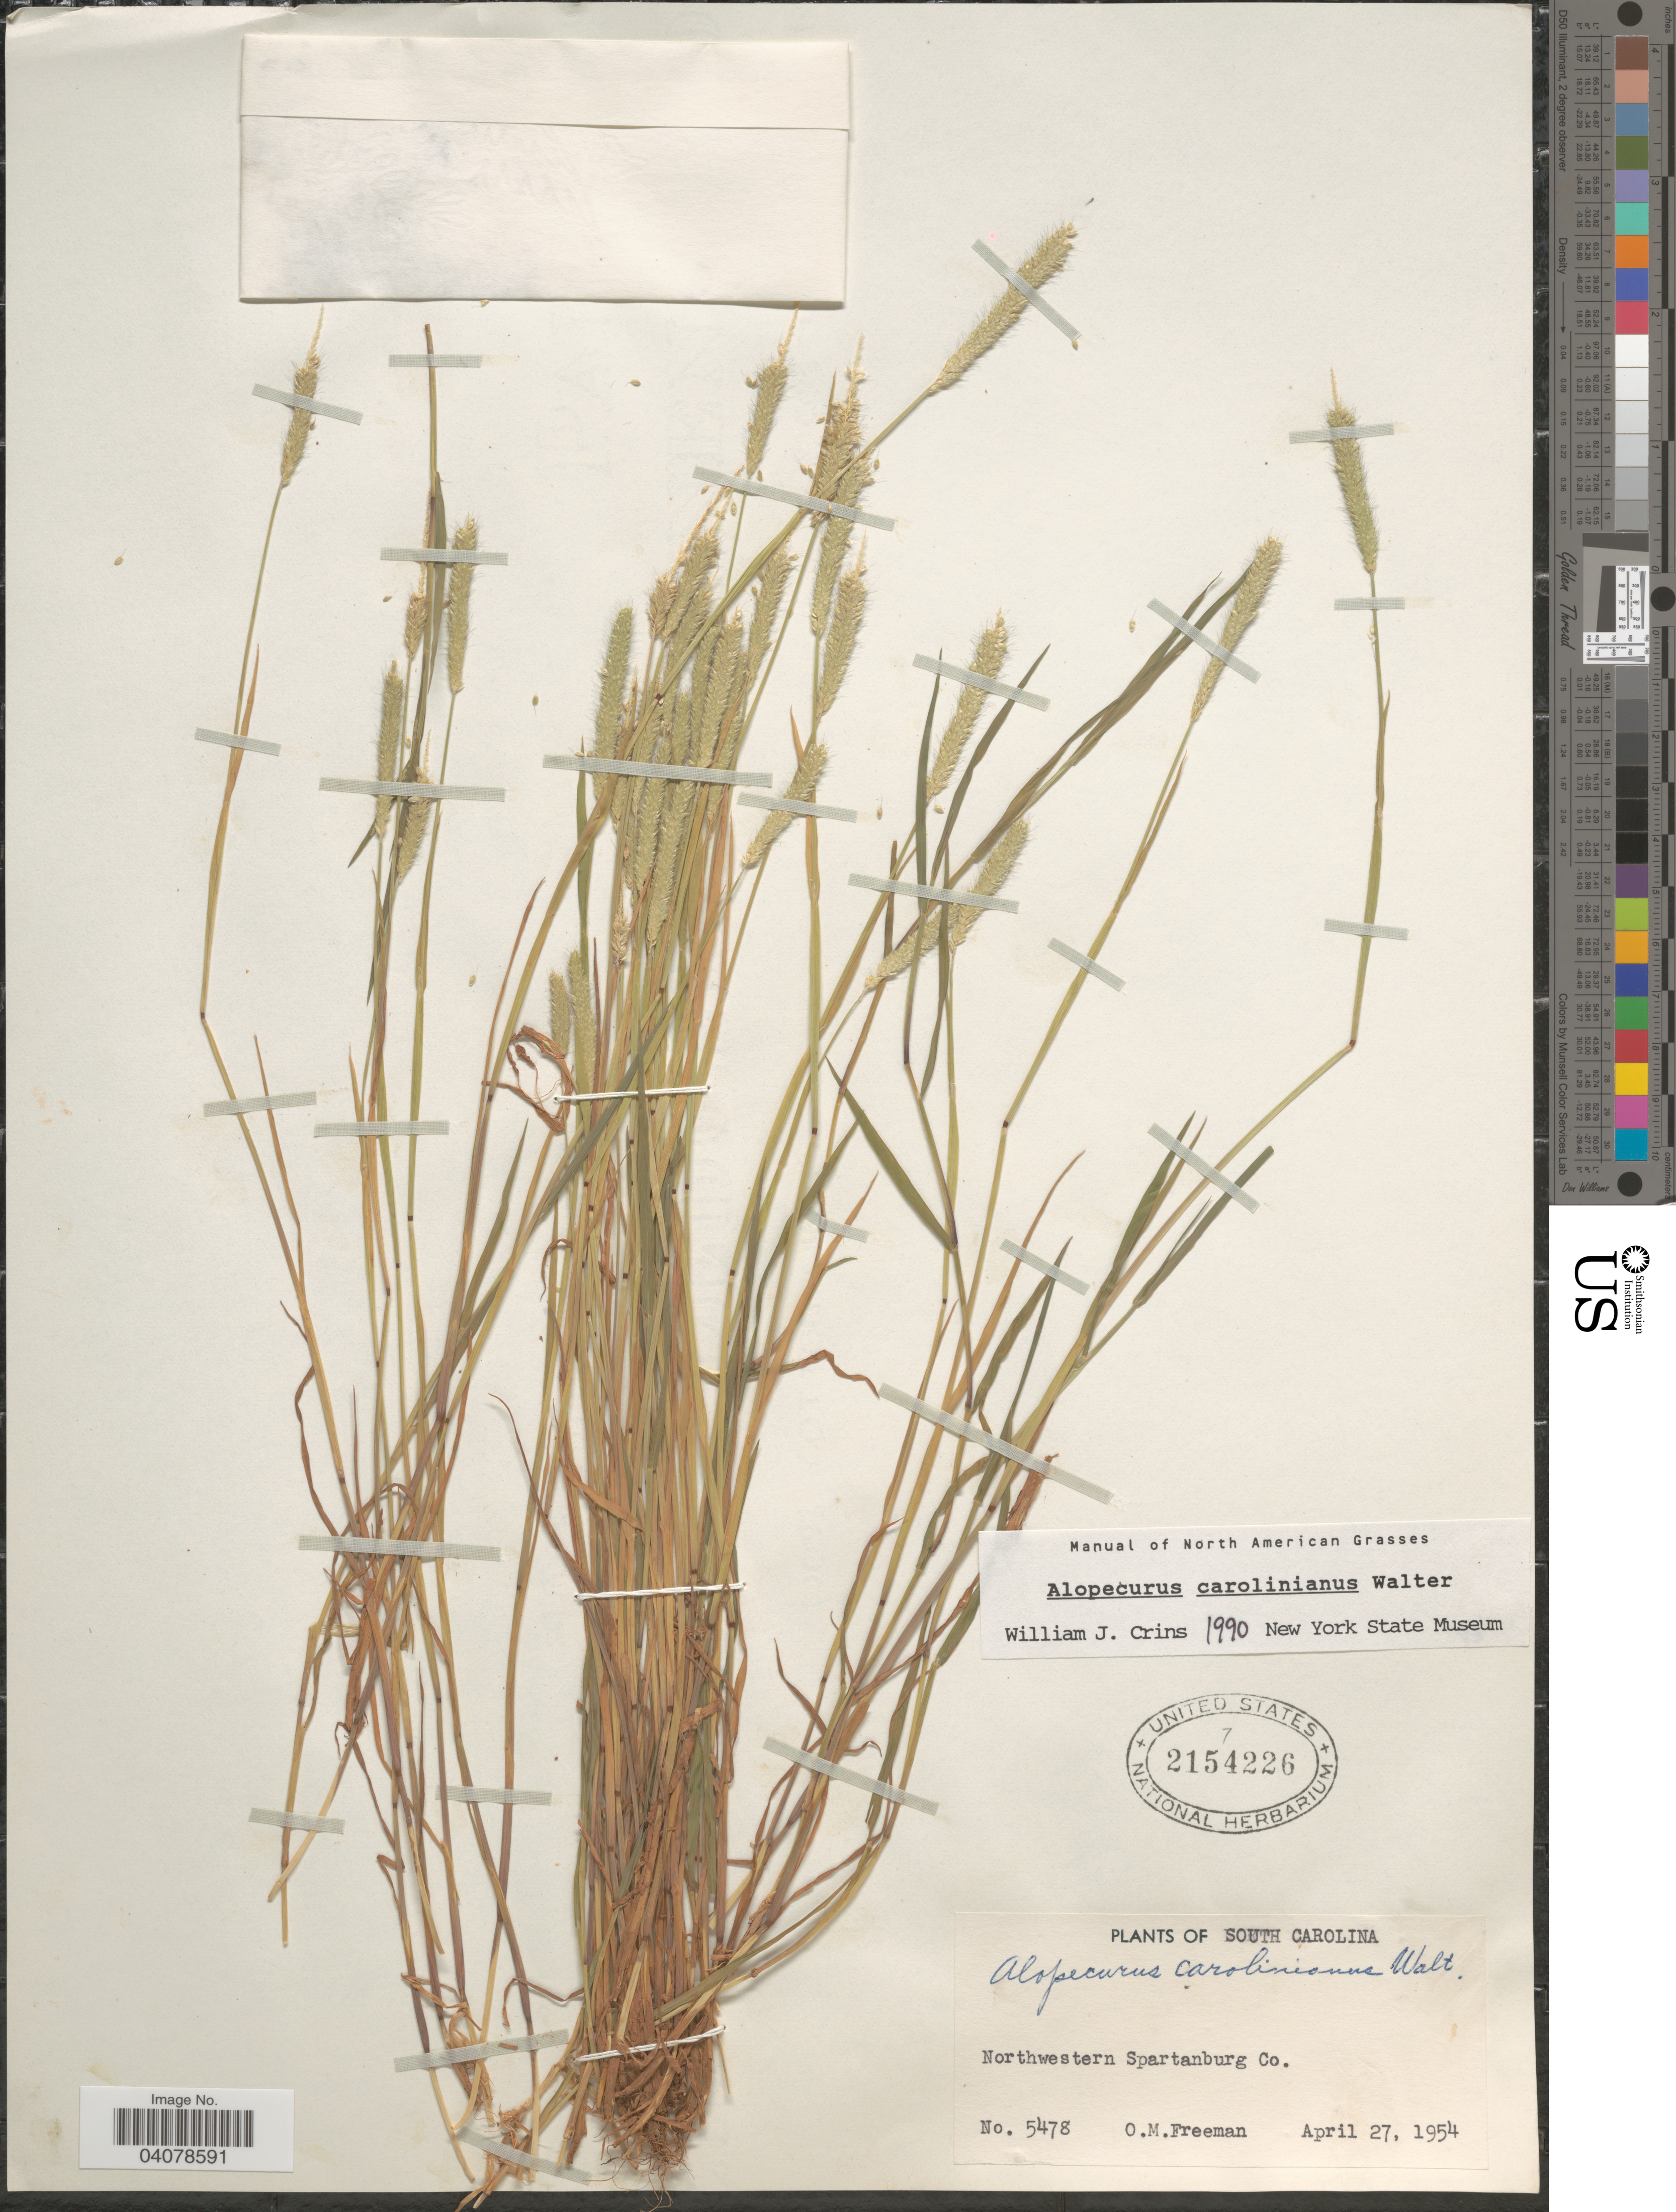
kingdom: Plantae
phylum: Tracheophyta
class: Liliopsida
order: Poales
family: Poaceae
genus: Alopecurus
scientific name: Alopecurus carolinianus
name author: Walter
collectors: O. Freeman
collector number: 5478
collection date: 1954-04-27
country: United States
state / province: South Carolina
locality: Northwestern Spartanburg Co.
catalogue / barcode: US 2154226